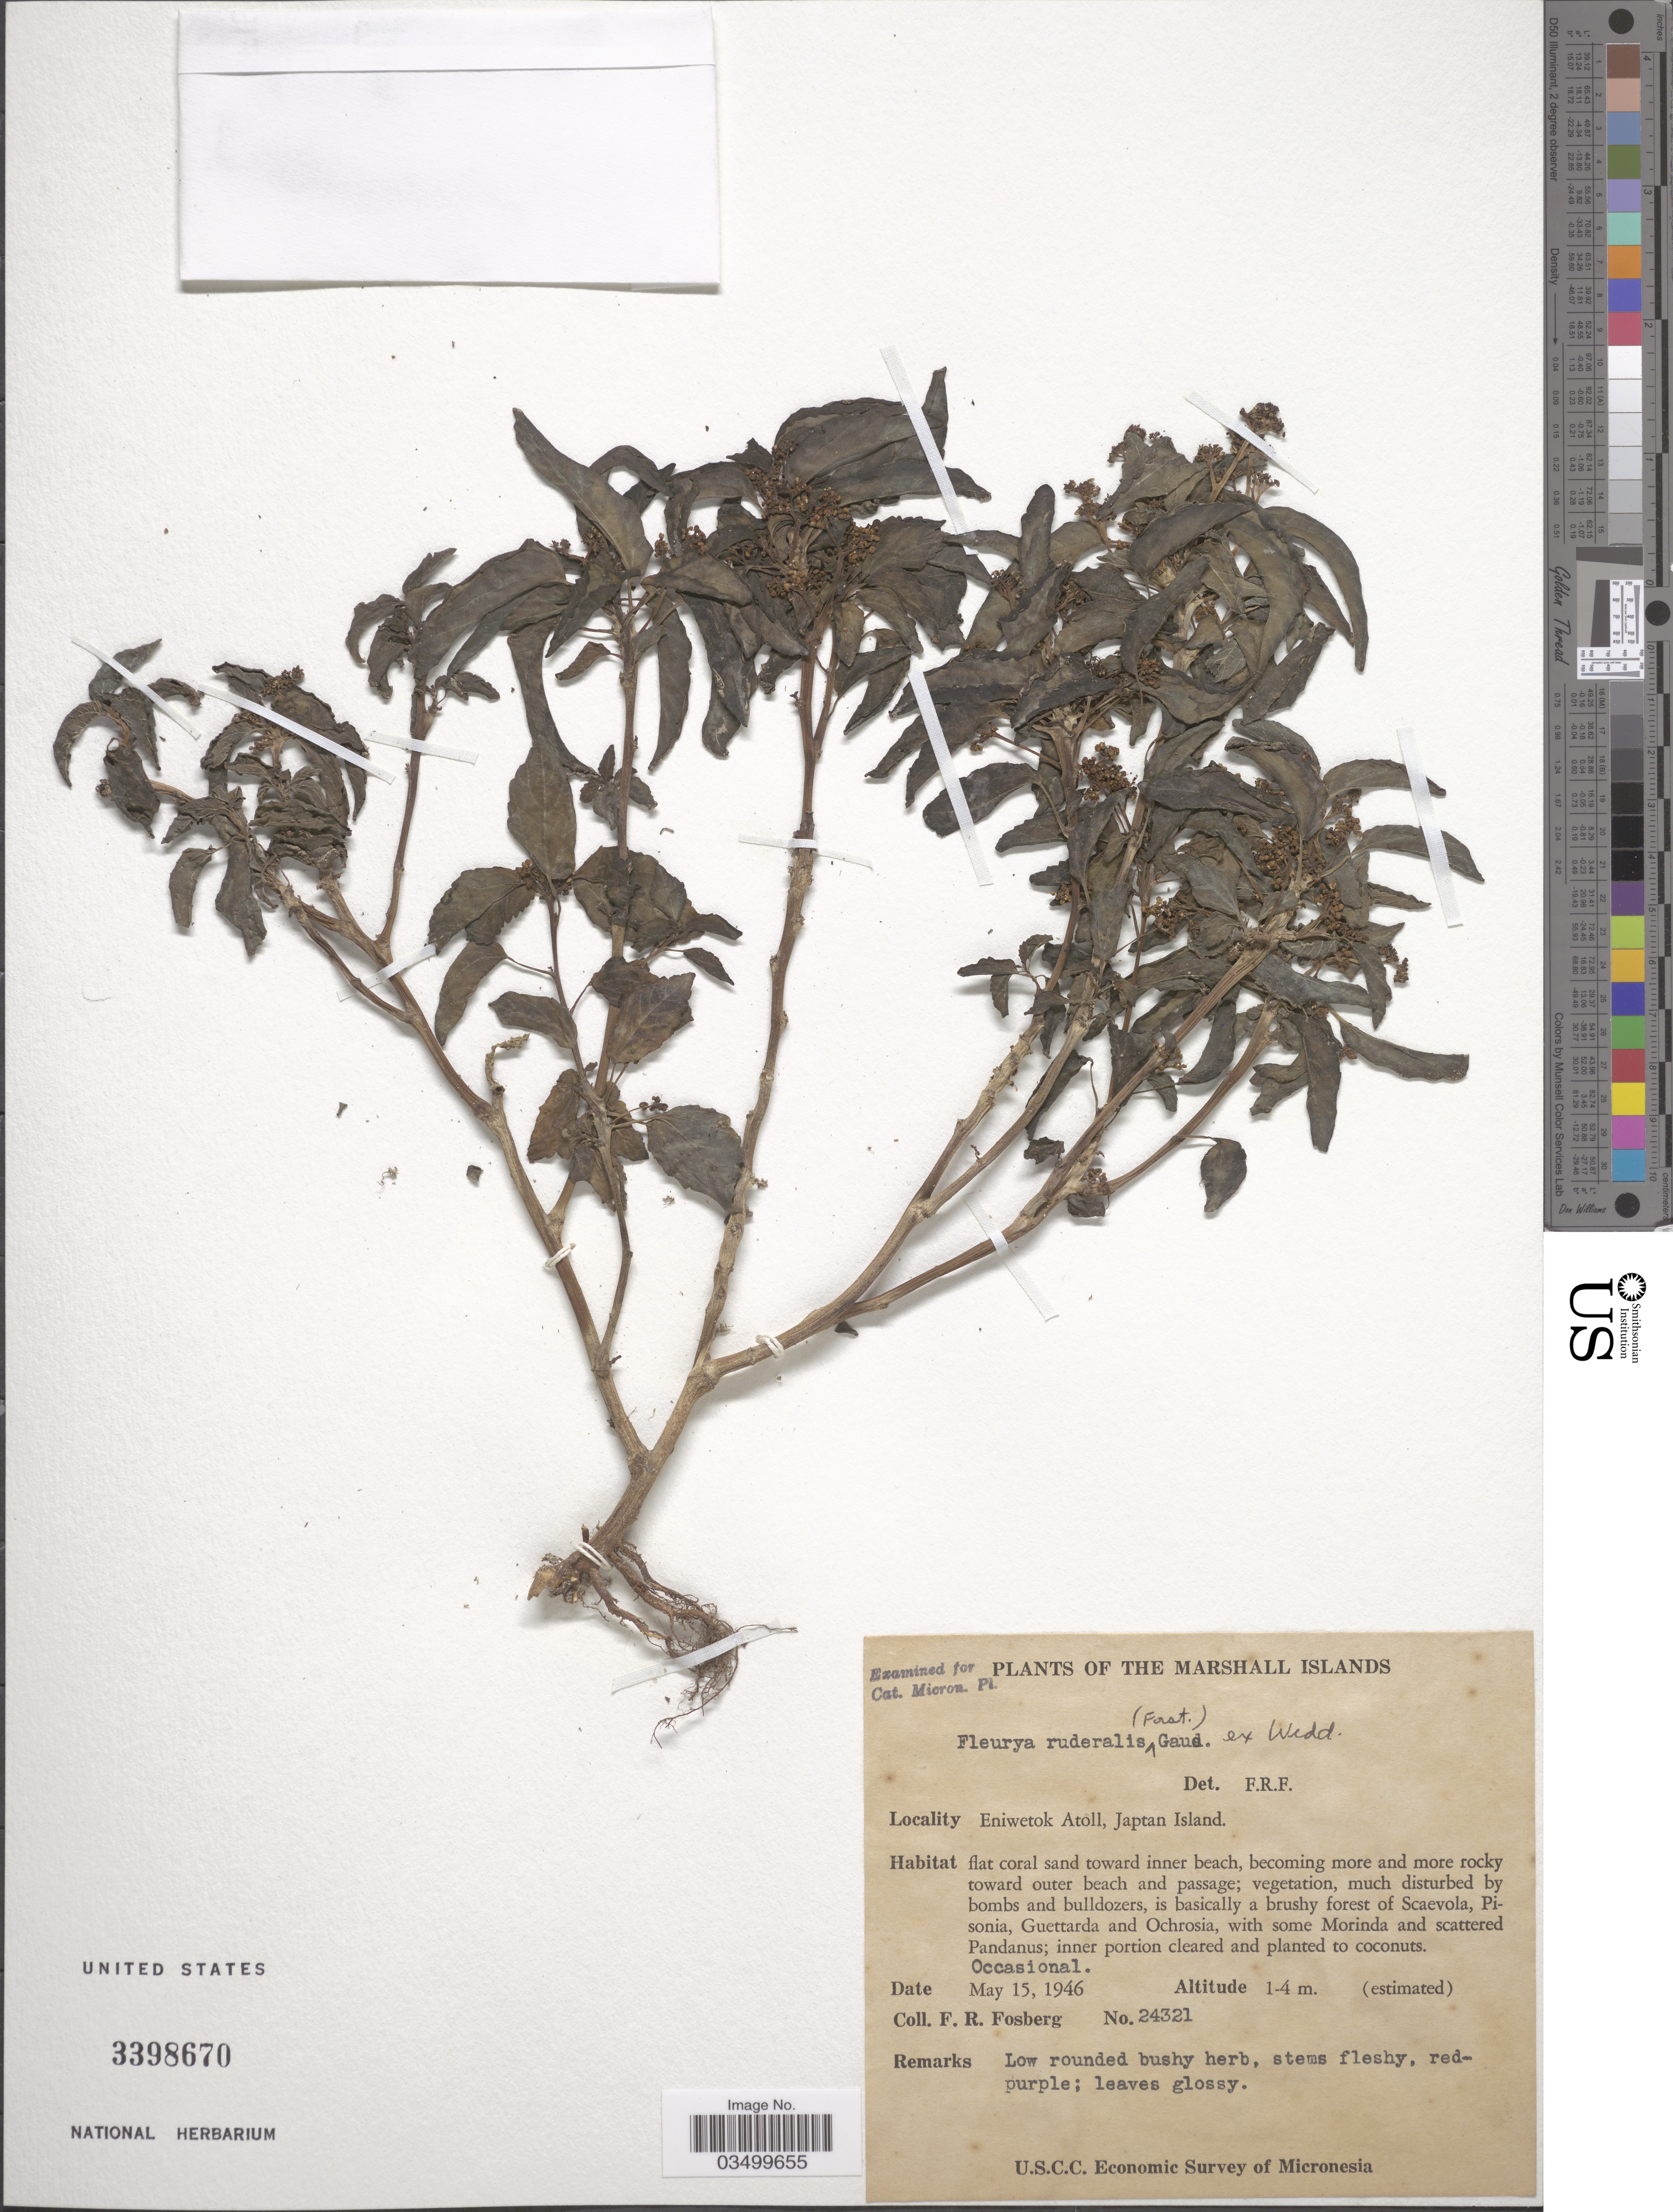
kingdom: Plantae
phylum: Tracheophyta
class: Magnoliopsida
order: Rosales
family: Urticaceae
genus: Laportea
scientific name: Laportea ruderalis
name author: (G. Forst.) Chew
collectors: F. R. Fosberg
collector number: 24321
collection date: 1946-05-15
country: Marshall Islands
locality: Eniwetok Atoll, Japtan Island.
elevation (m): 1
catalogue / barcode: US 3398670